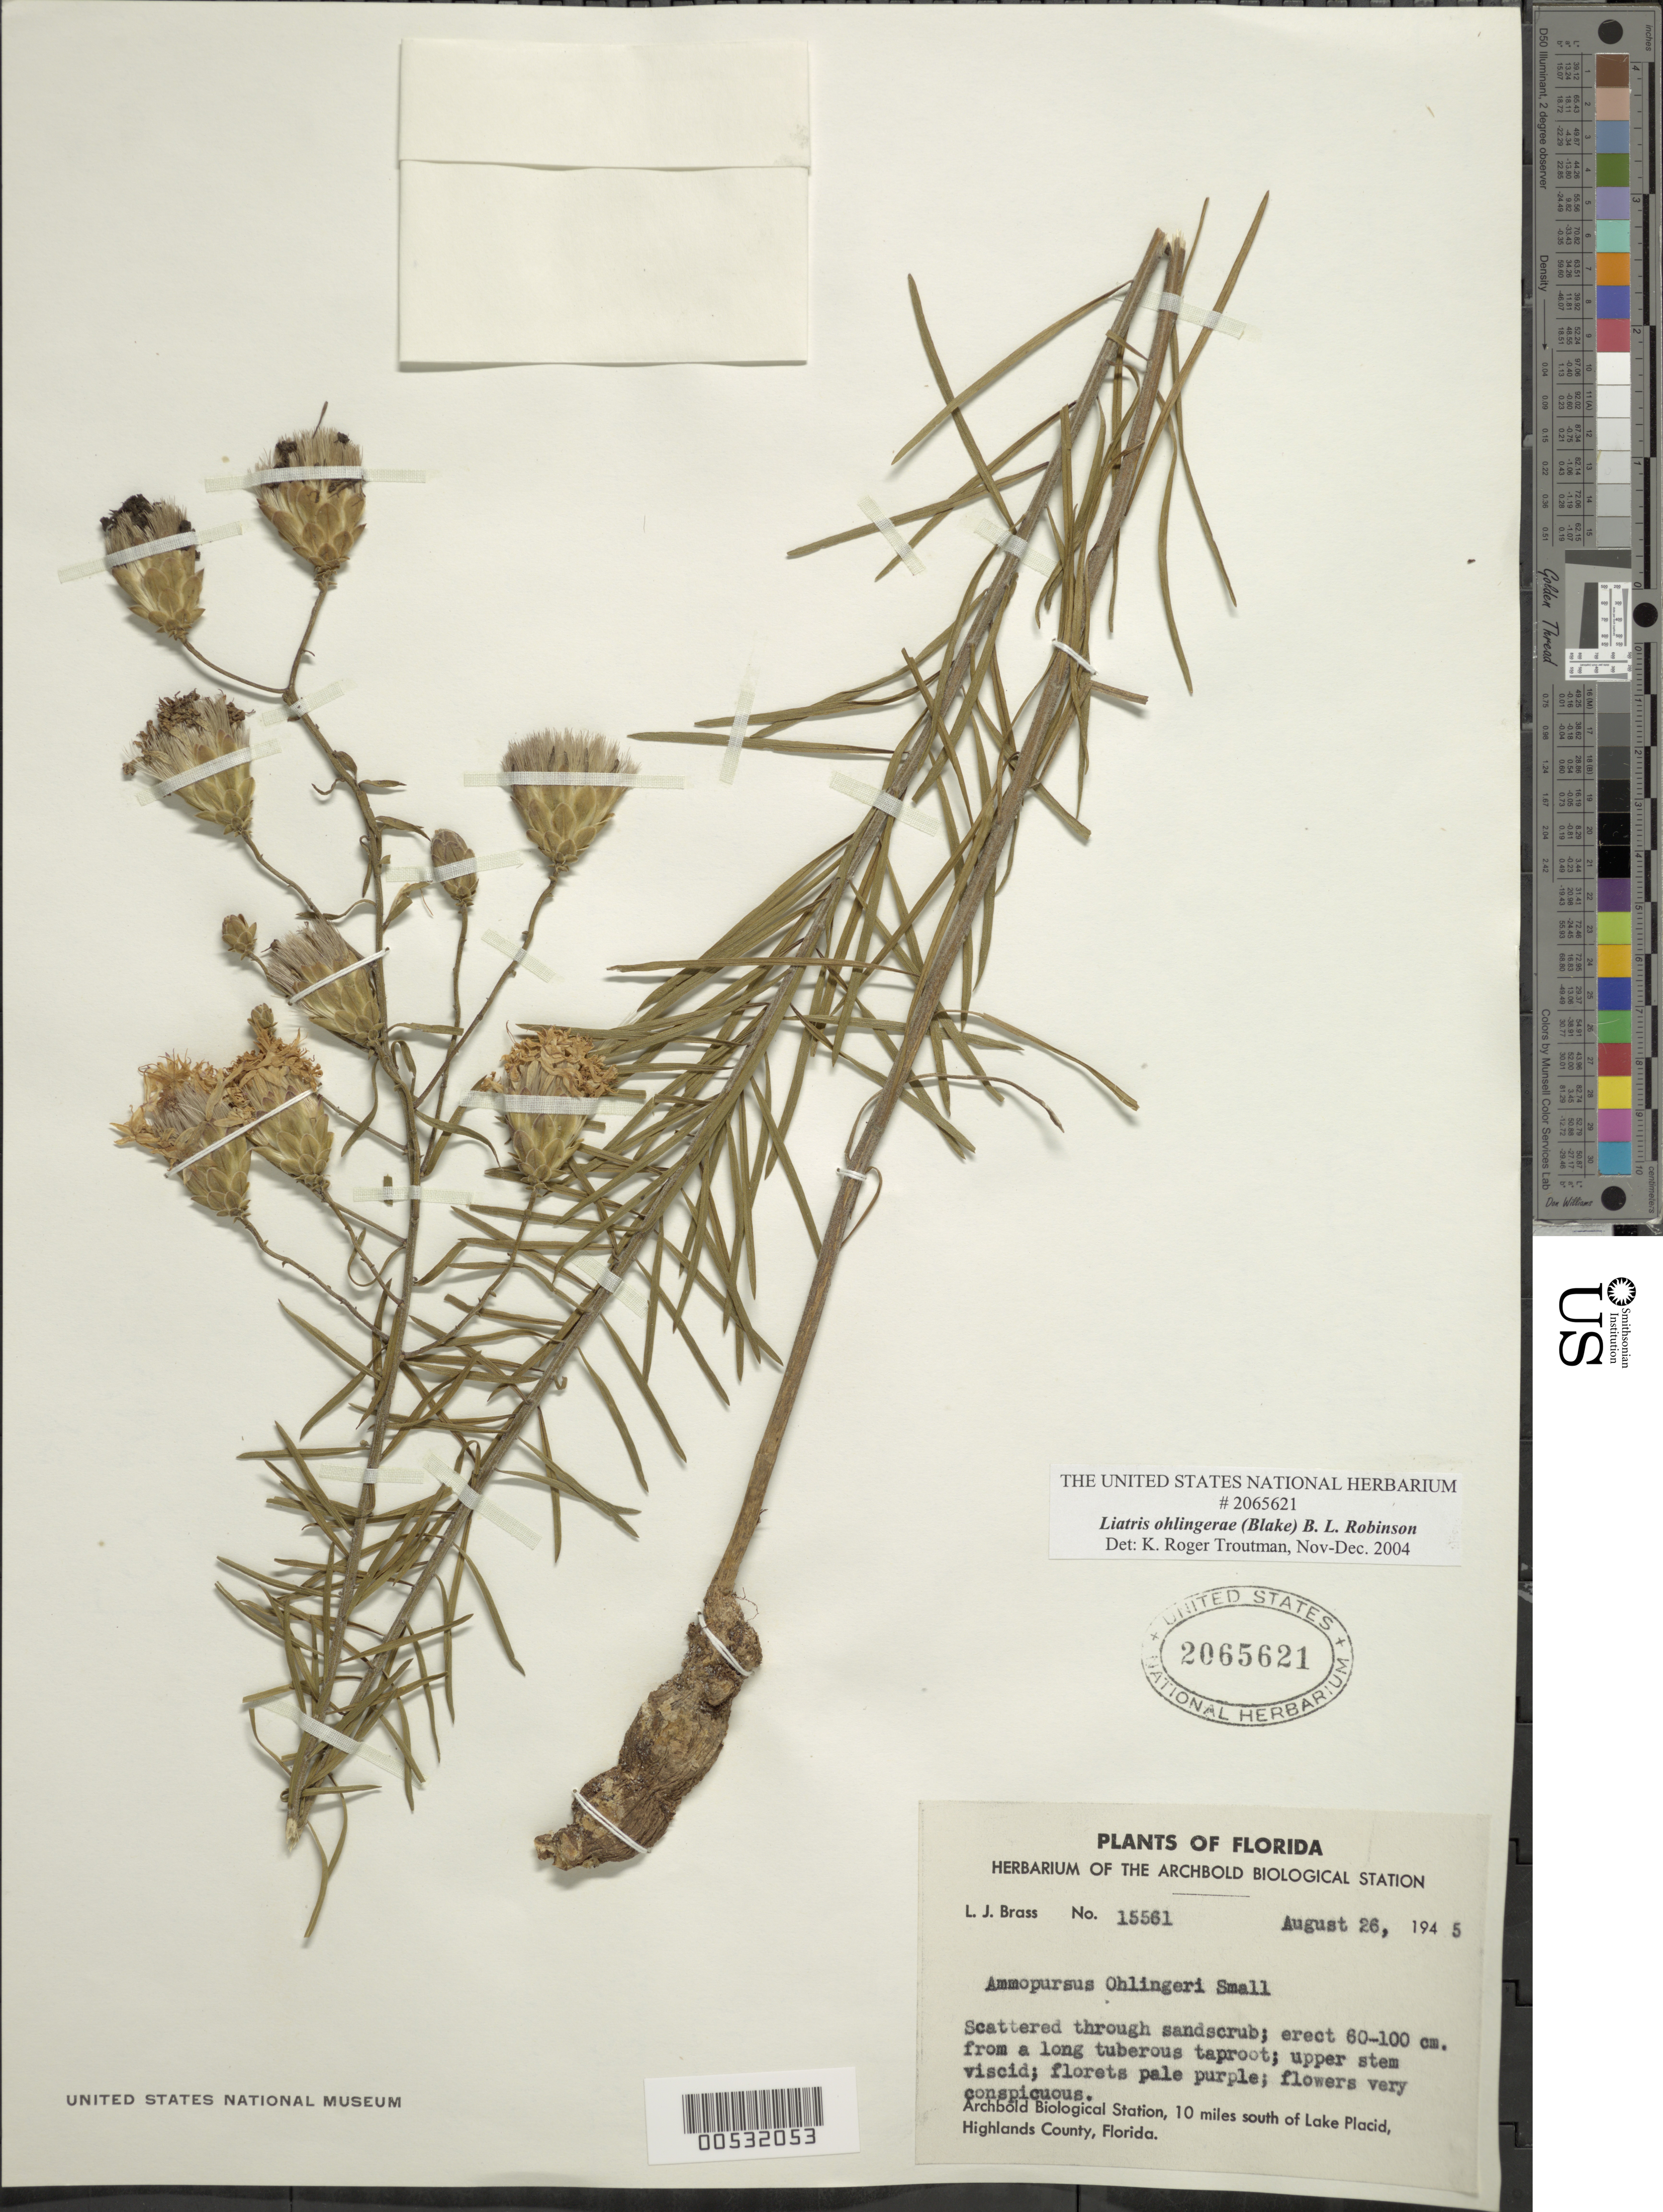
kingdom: Plantae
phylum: Tracheophyta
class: Magnoliopsida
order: Asterales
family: Asteraceae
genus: Liatris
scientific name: Liatris ohlingerae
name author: (S.F. Blake) B.L. Rob.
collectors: L. J. Brass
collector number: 15561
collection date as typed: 26 Aug 1945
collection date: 1945-08-26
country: United States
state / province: Florida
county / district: Highlands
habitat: Scattered through sand scrub.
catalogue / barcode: US 2065621